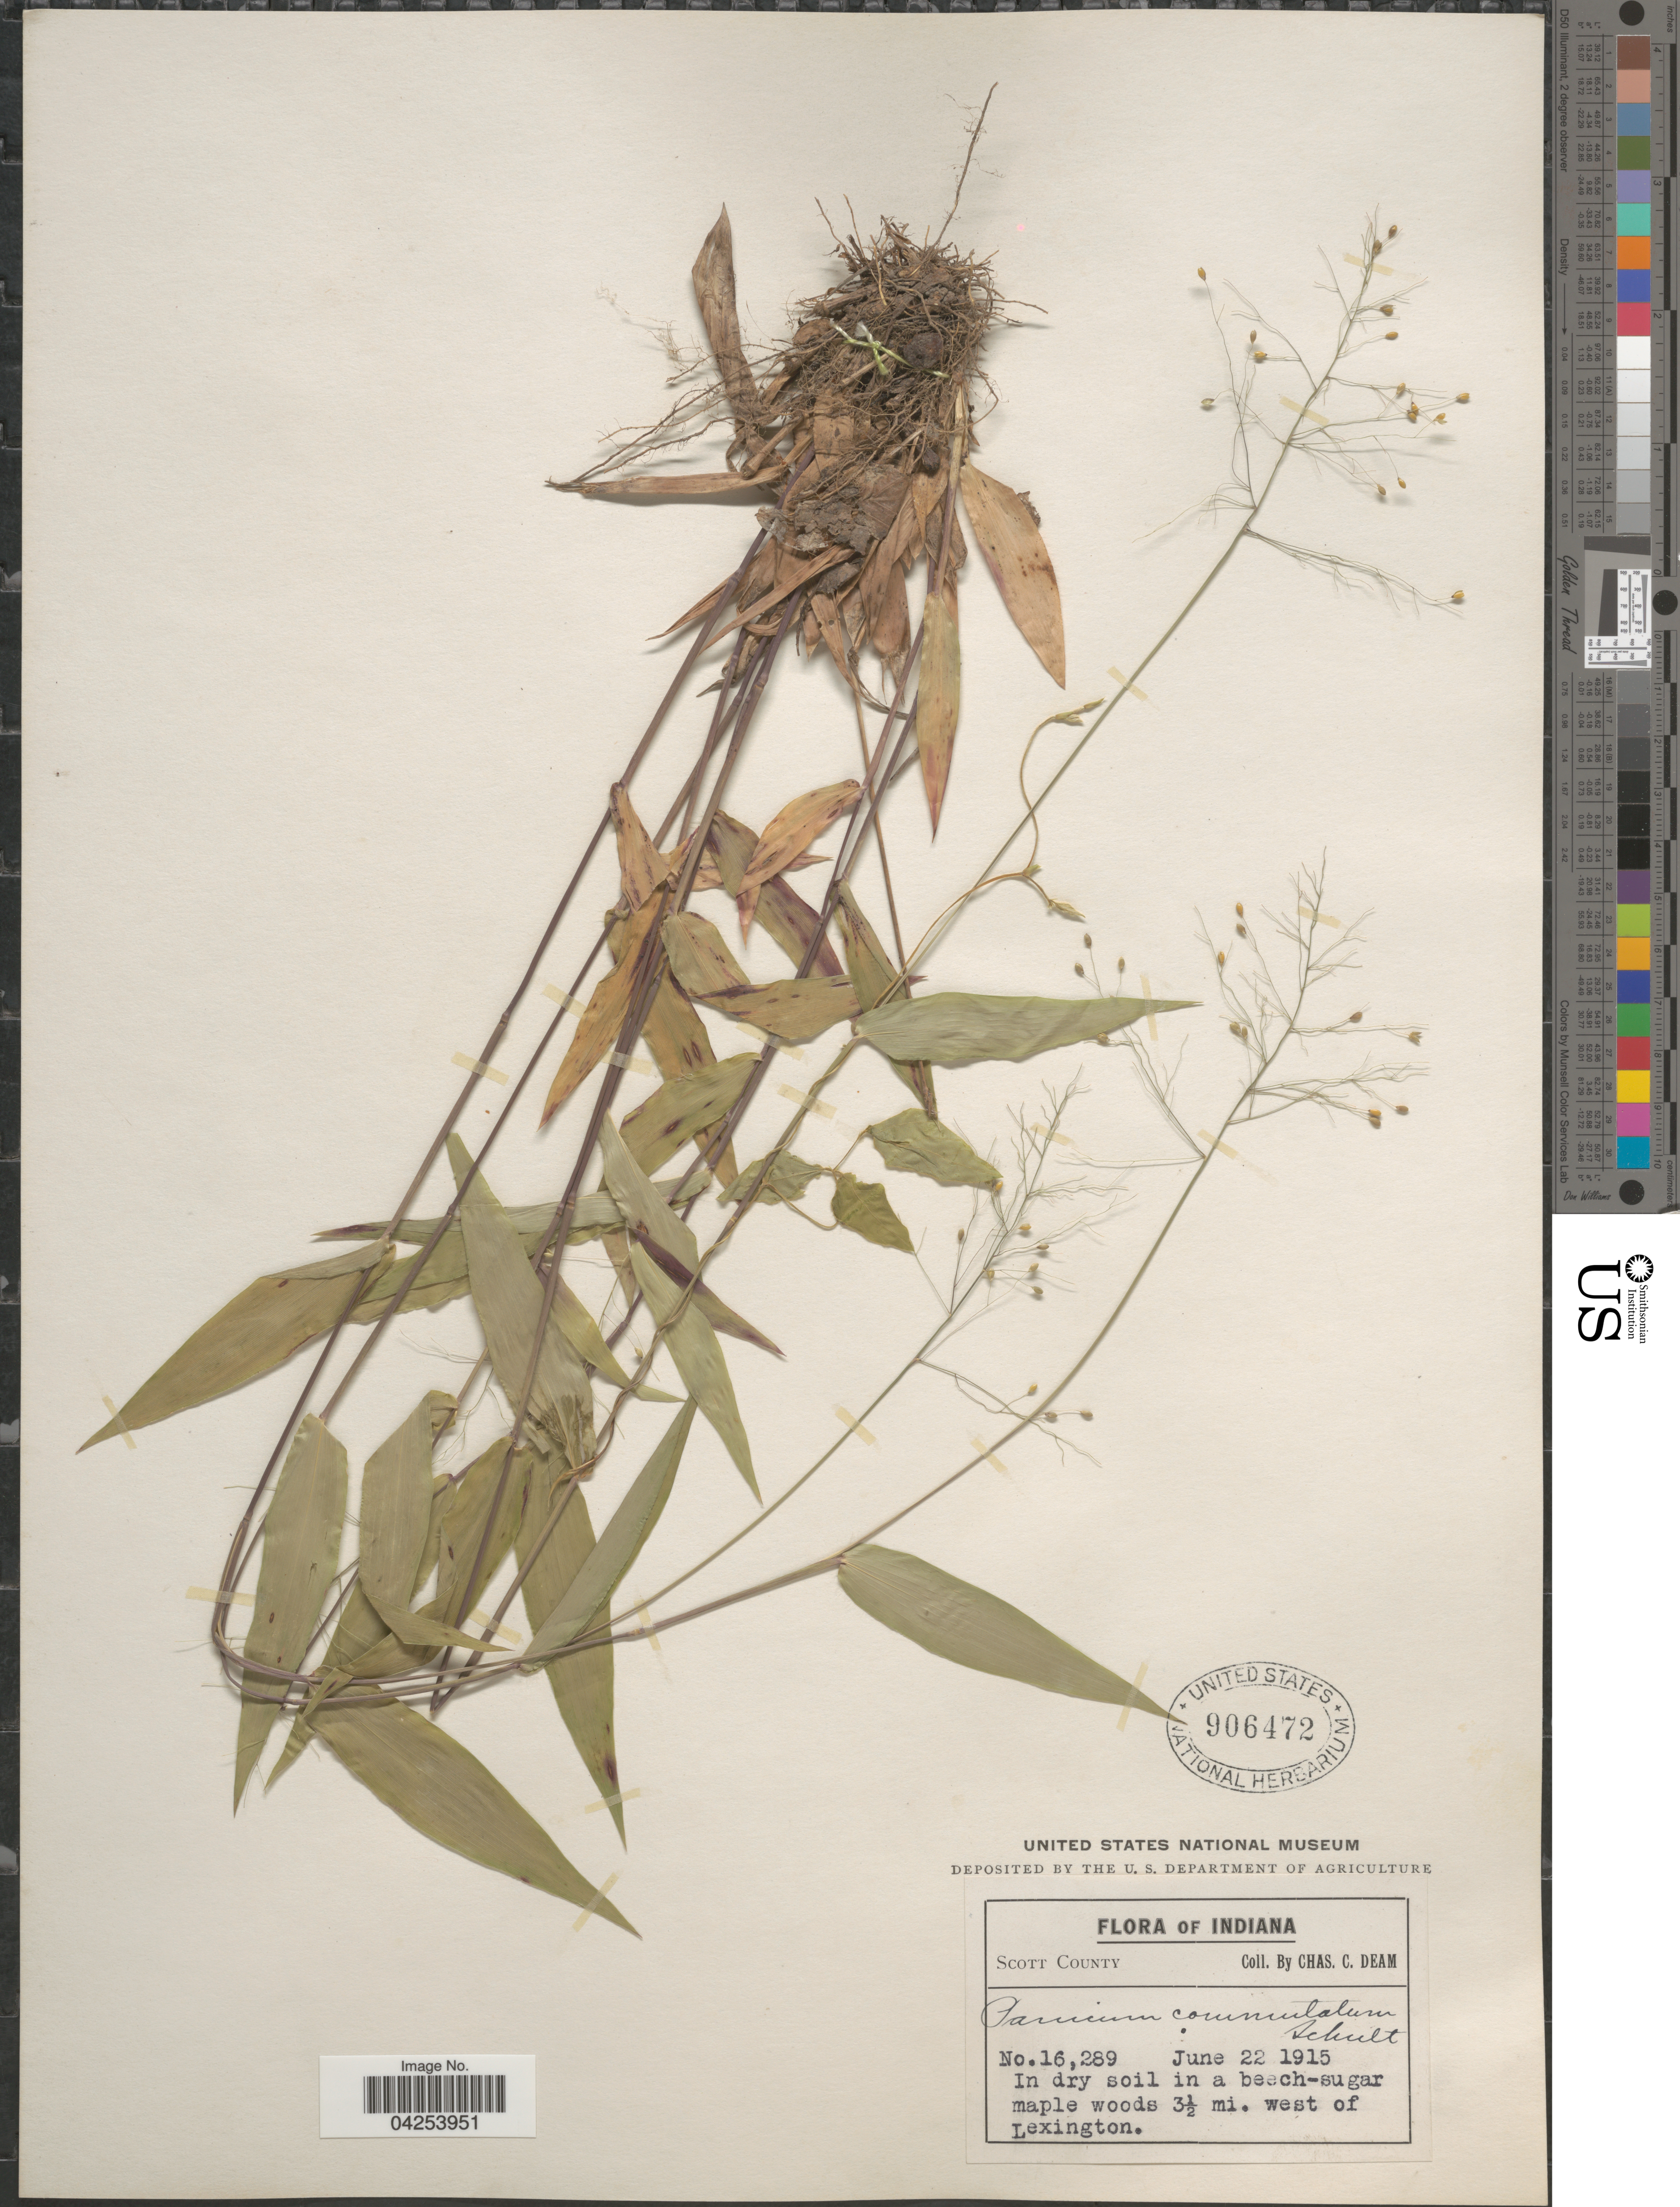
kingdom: Plantae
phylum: Tracheophyta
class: Liliopsida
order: Poales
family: Poaceae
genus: Dichanthelium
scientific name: Dichanthelium commutatum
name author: (Schult.) Gould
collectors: C. C. Deam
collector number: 16289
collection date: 1915-06-22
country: United States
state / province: Indiana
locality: Scott County. In dry soil in a beach-sugar maple woods 3½ mi. west of Lexington.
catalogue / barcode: US 906472